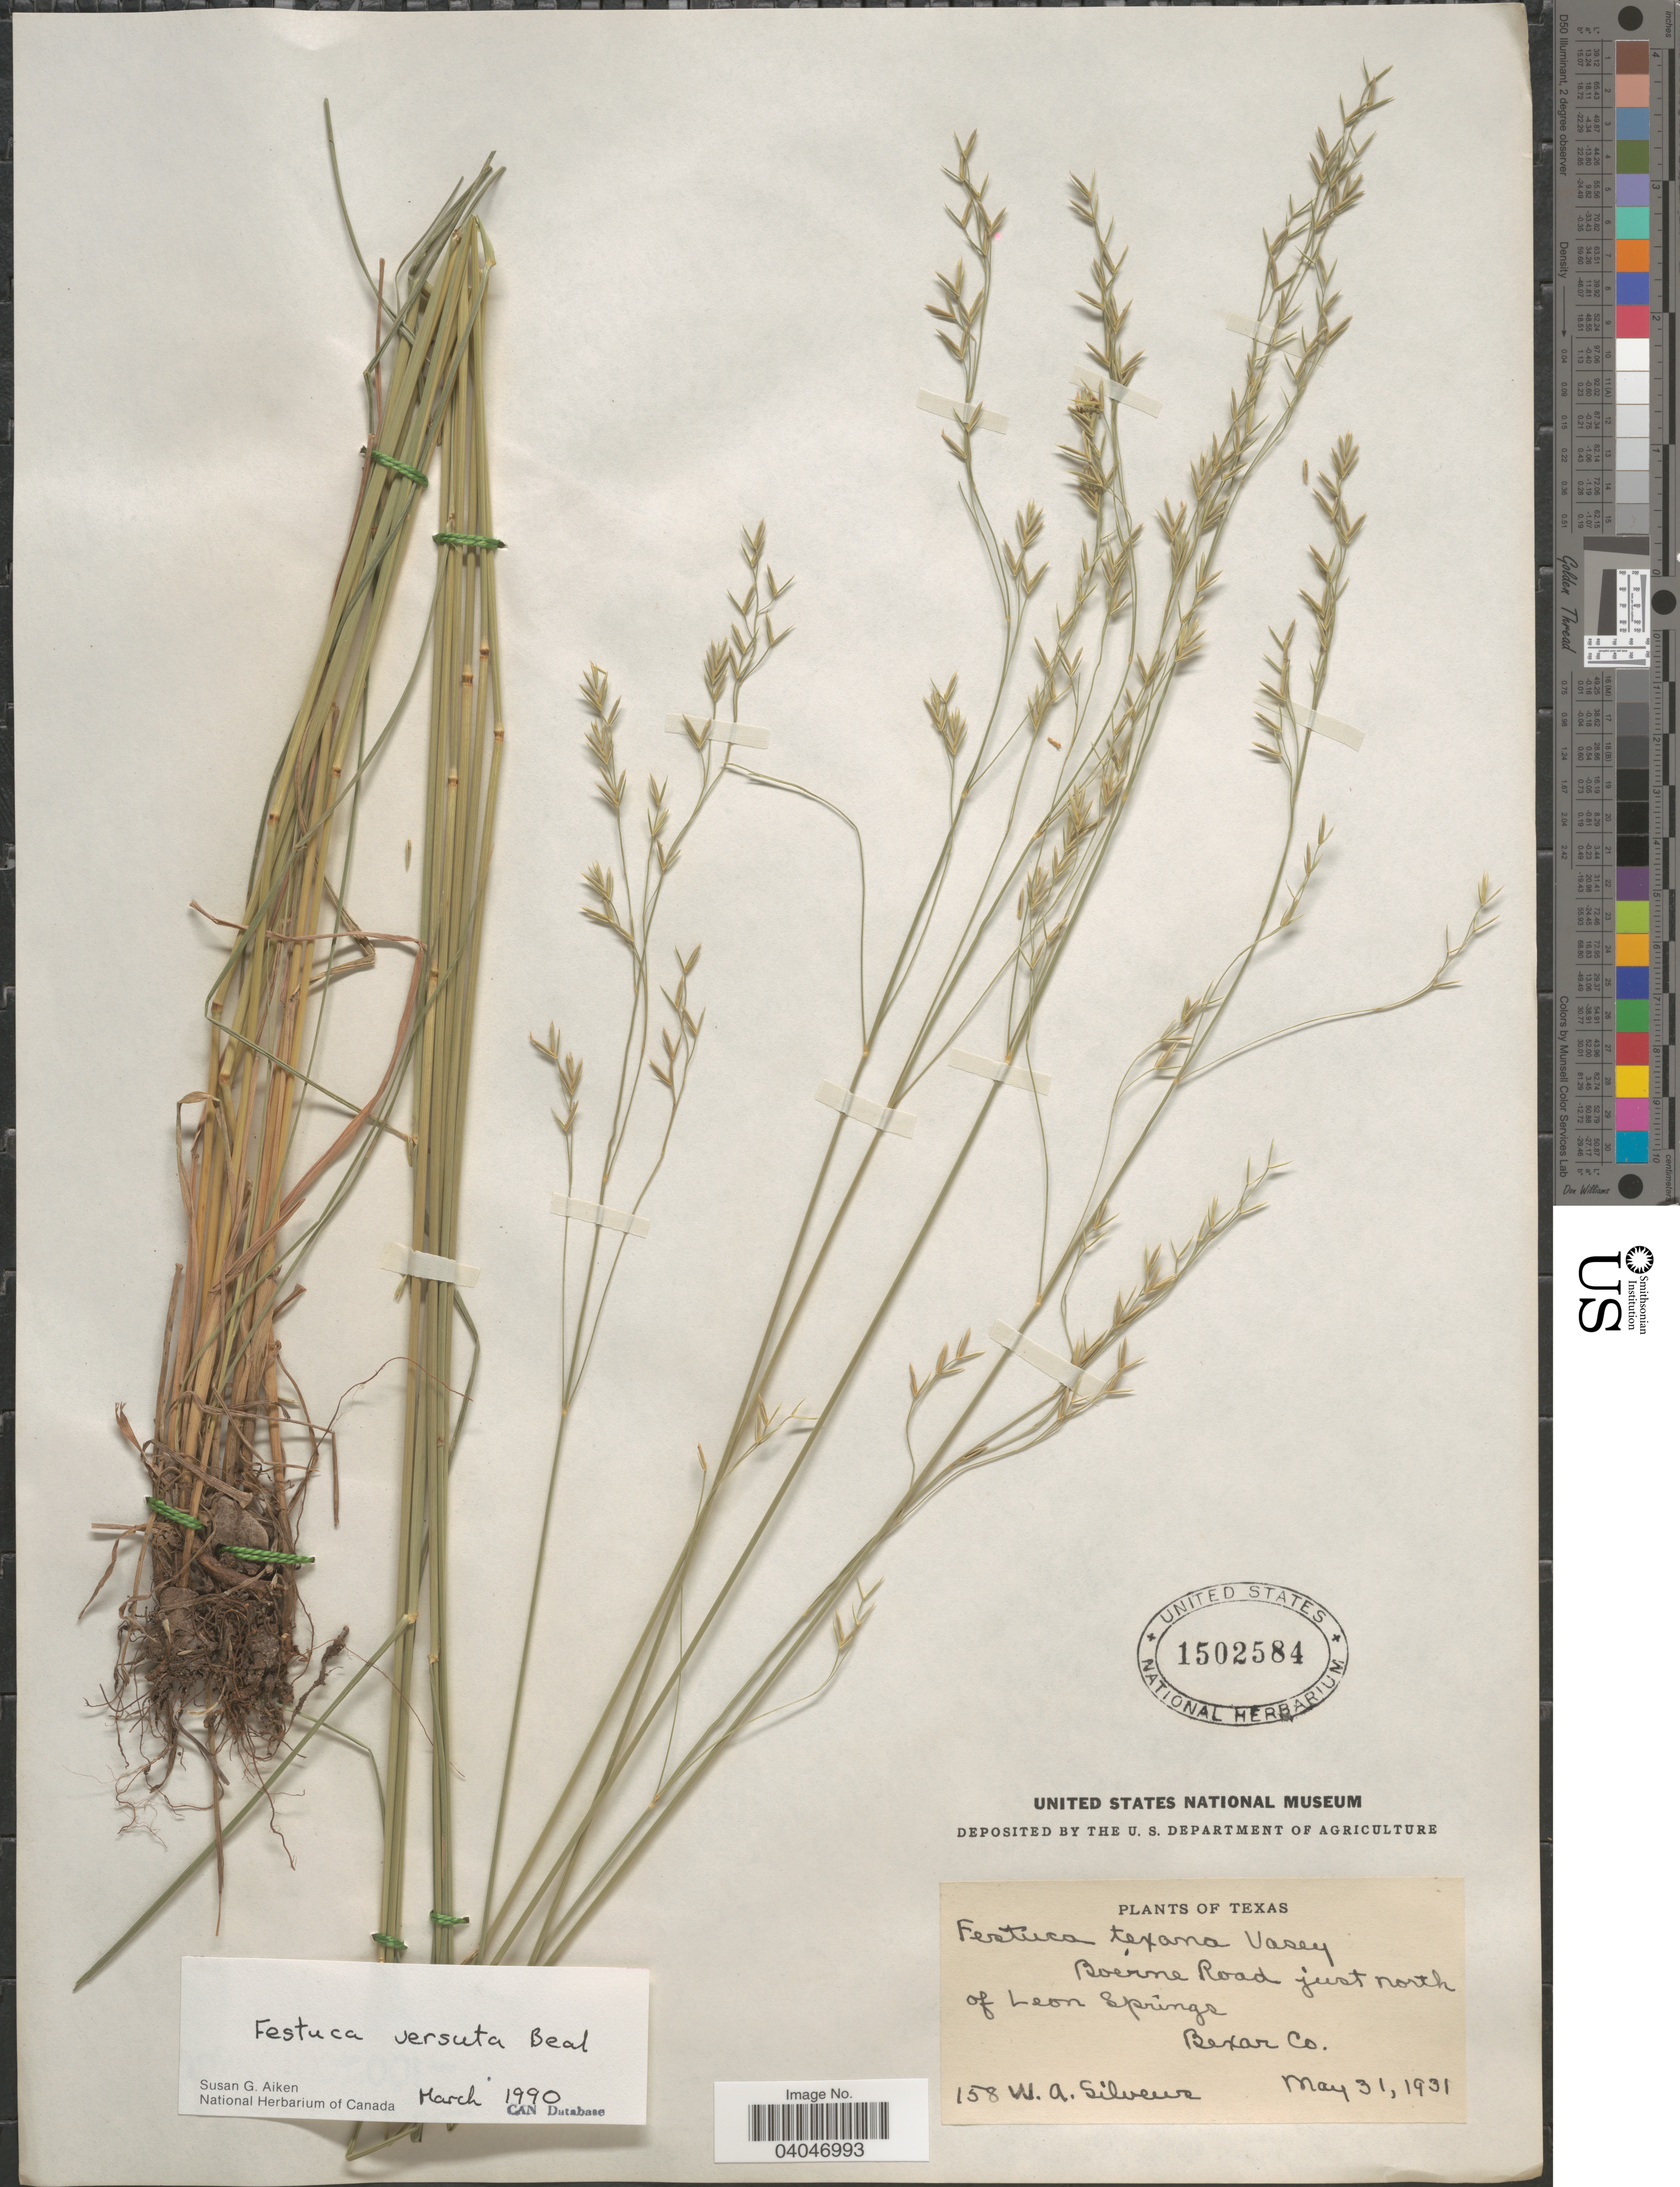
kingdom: Plantae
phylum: Tracheophyta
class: Liliopsida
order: Poales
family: Poaceae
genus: Festuca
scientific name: Festuca versuta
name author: W.J. Beal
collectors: W. Silveus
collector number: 158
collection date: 1931-05-31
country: United States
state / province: Texas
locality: Boerne Road just north of Leon Springs. Bexar Co.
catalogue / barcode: US 1502584